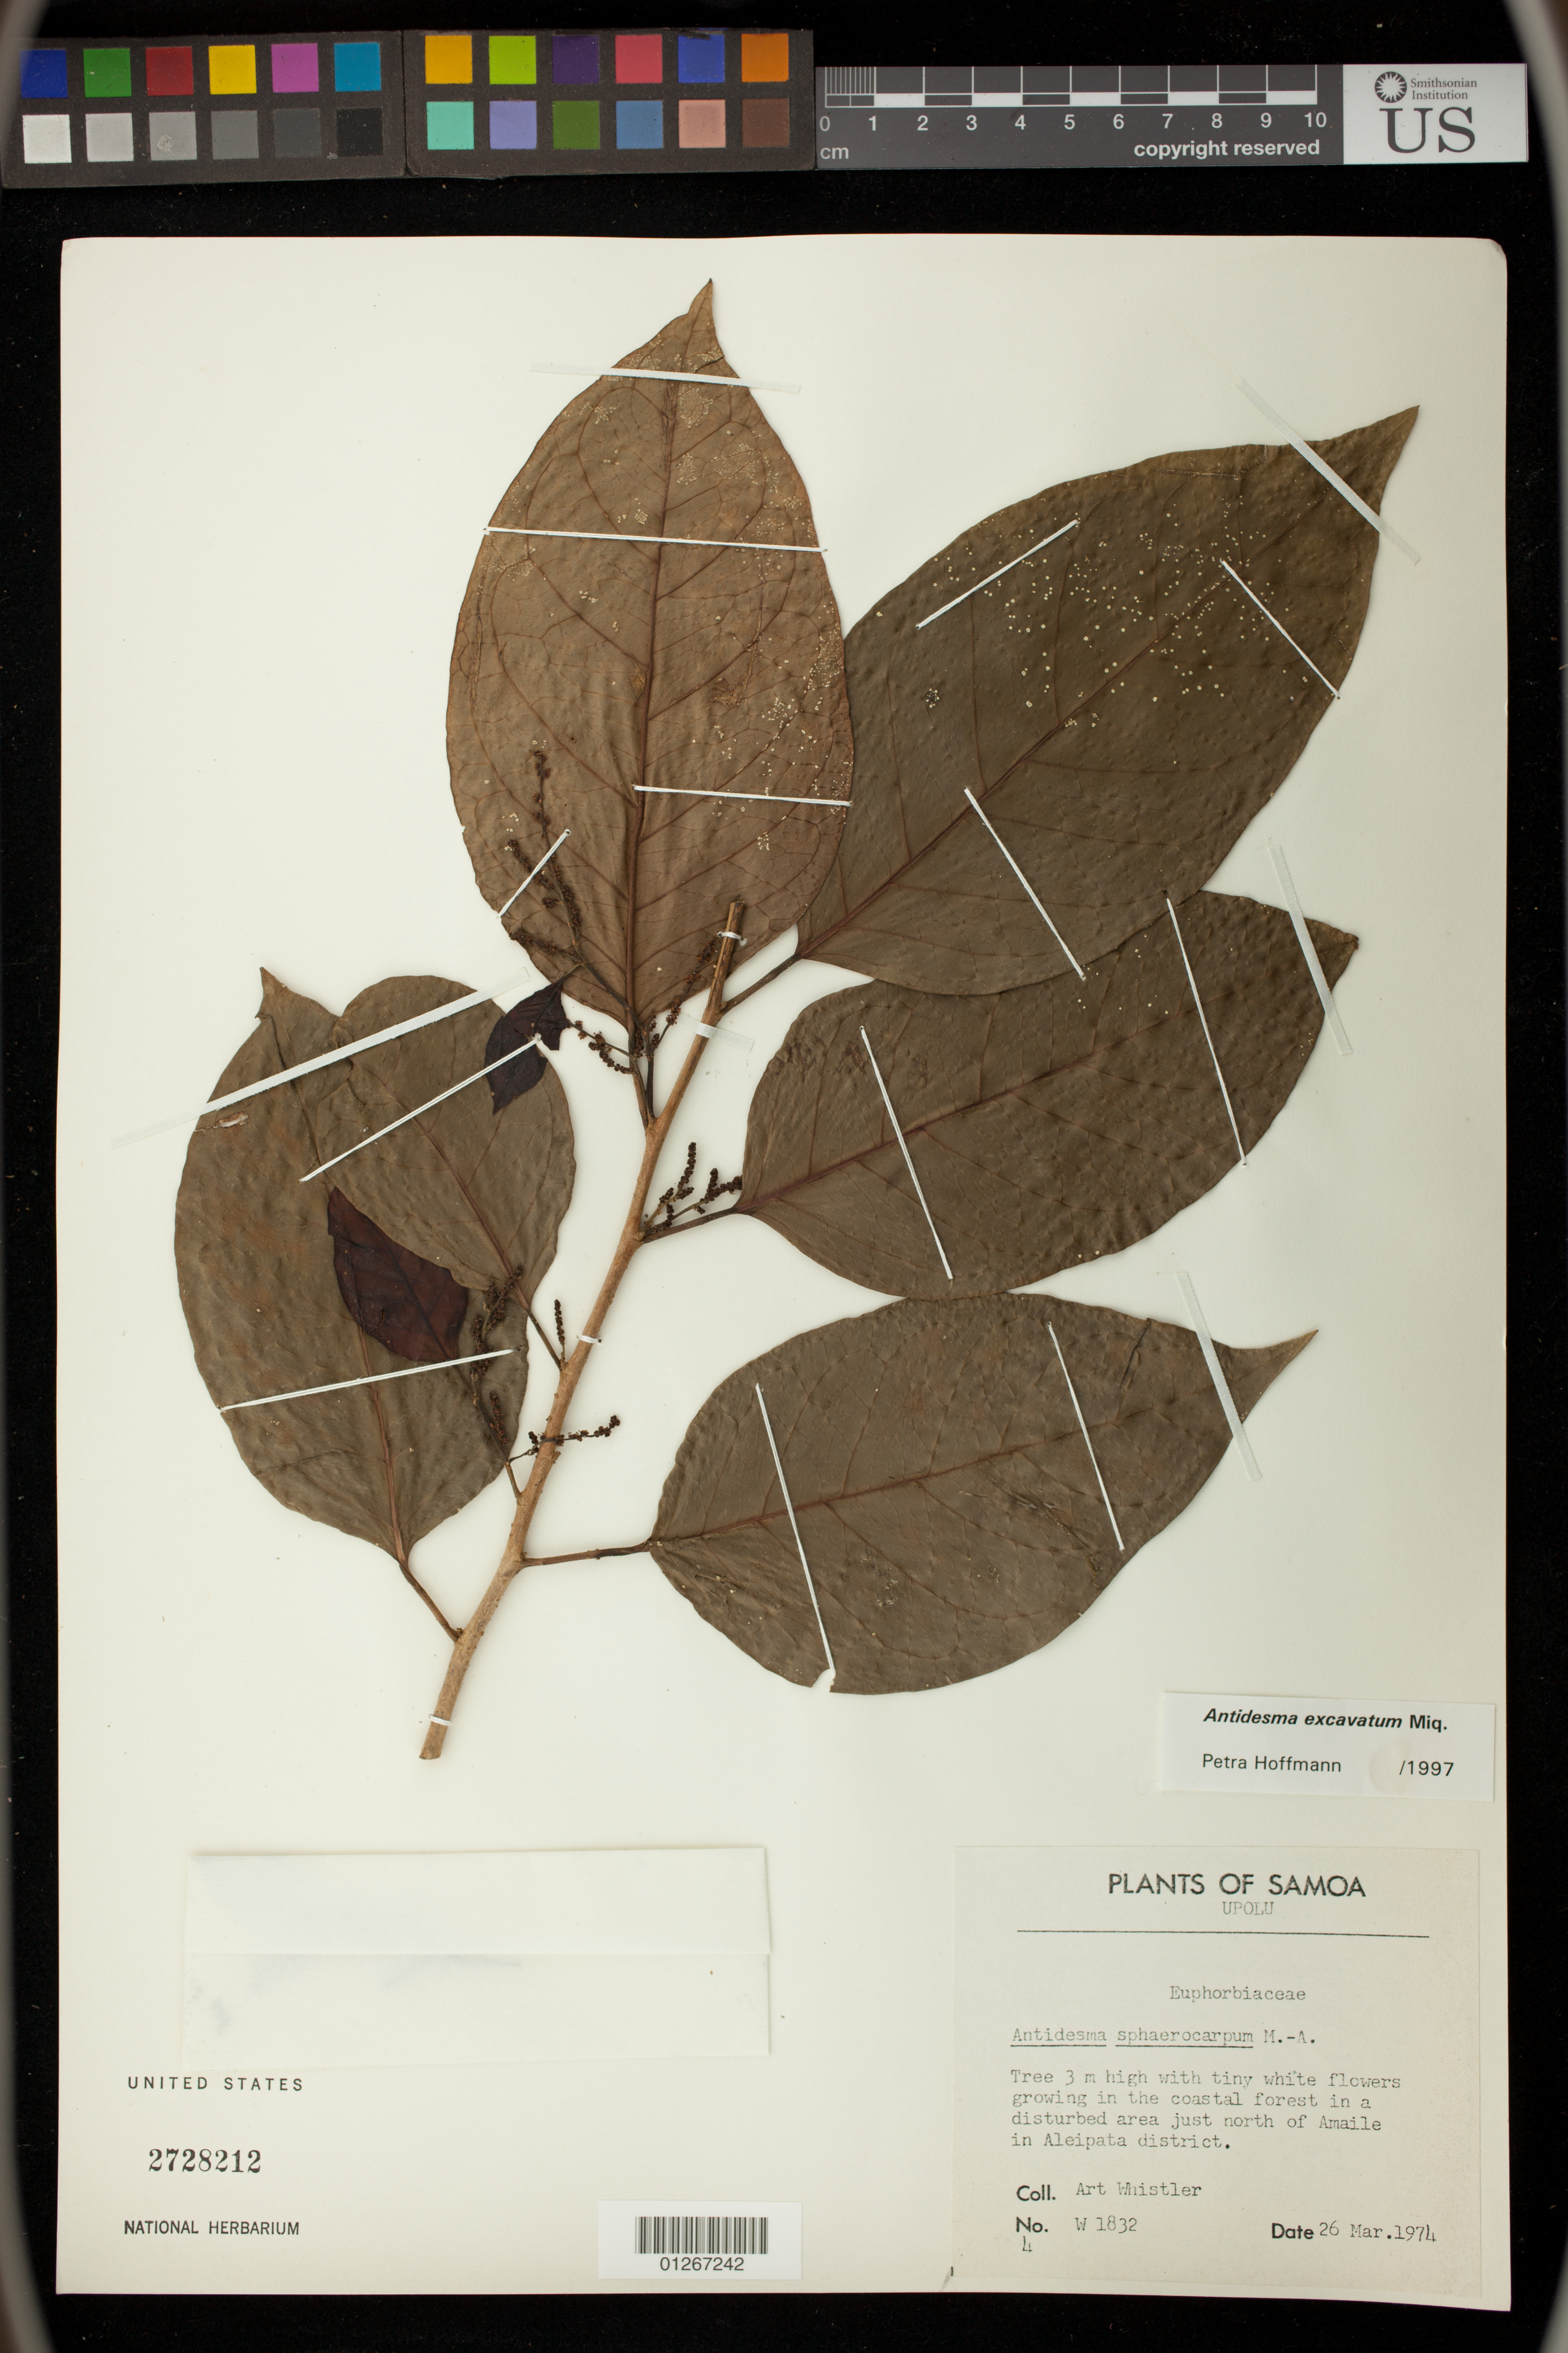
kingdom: Plantae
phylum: Tracheophyta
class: Magnoliopsida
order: Malpighiales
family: Phyllanthaceae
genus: Antidesma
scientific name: Antidesma excavatum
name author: Miq.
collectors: A. Whistler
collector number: W1832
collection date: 1974-03-26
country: Samoa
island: Upolu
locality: coastal forest in a disturbed area just North of Amaile in Aleipata district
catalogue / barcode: US 2728212